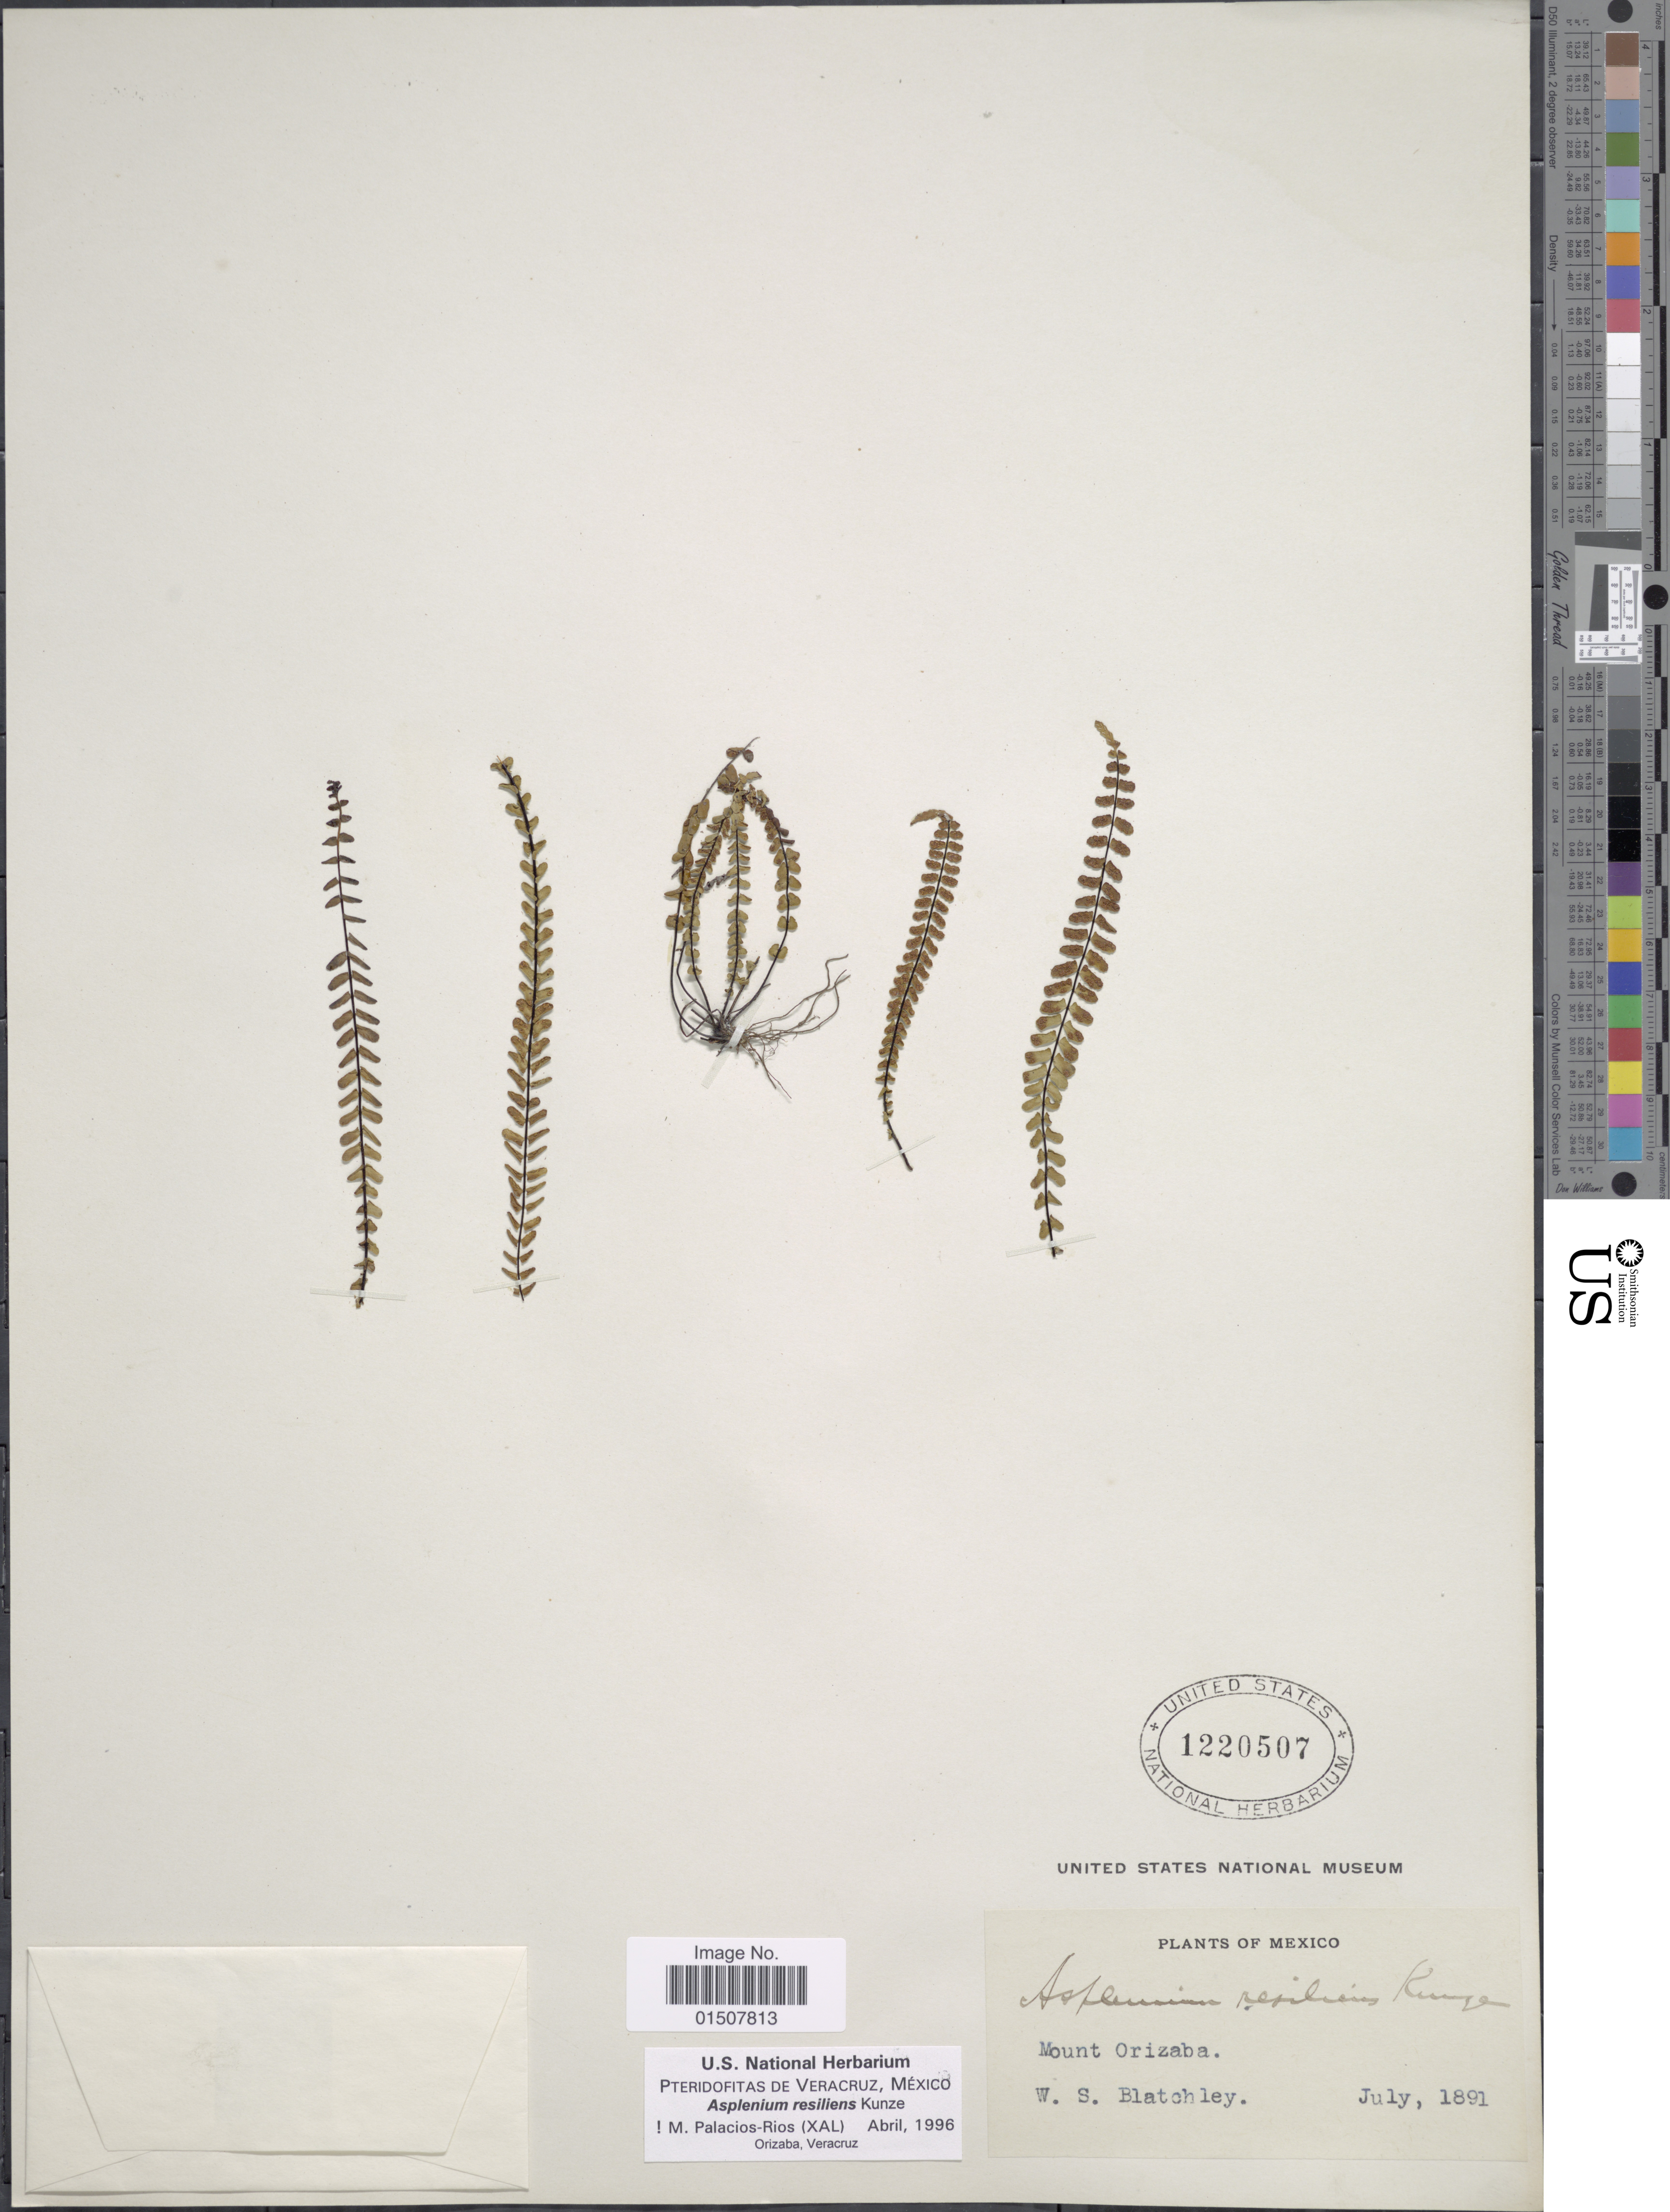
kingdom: Plantae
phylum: Tracheophyta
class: Polypodiopsida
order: Polypodiales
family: Aspleniaceae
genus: Asplenium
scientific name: Asplenium resiliens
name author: Kunze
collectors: W. Blatchley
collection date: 1891-07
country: Mexico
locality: Mount Orizaba.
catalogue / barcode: US 1220507